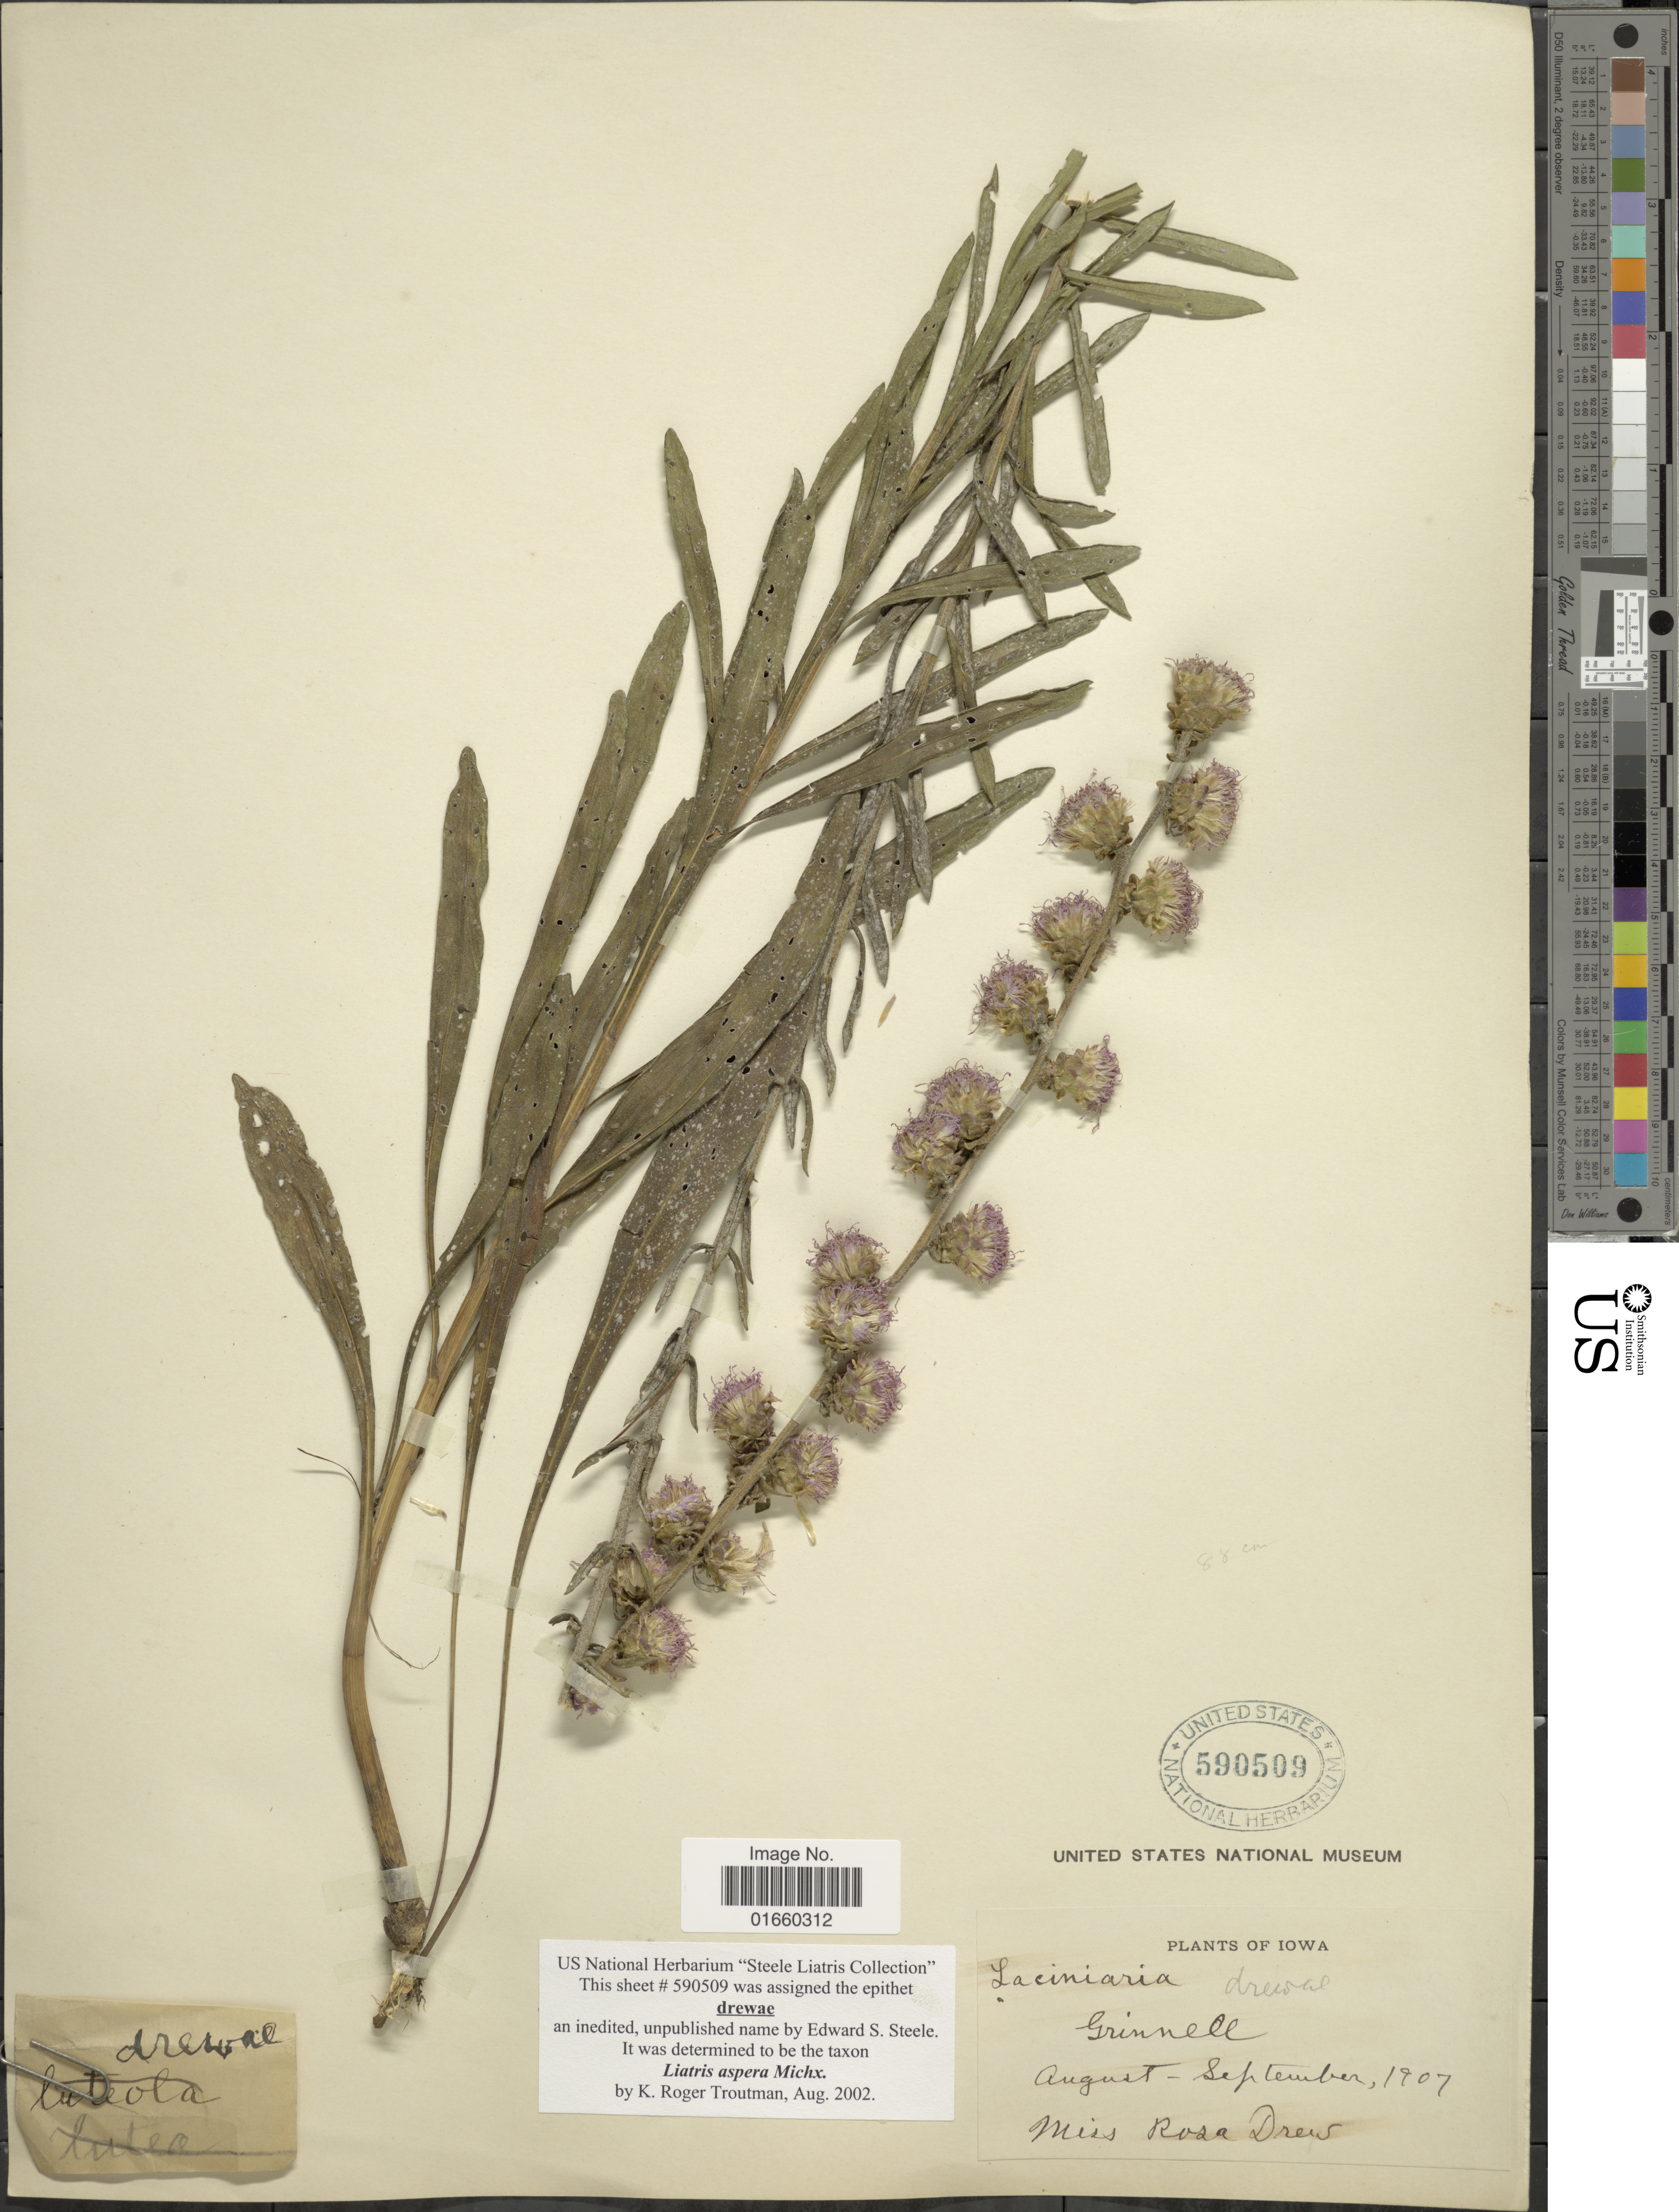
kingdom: Plantae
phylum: Tracheophyta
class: Magnoliopsida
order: Asterales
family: Asteraceae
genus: Liatris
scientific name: Liatris aspera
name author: Michx.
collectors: R. Drew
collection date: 1907-08/1907-09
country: United States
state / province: Iowa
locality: Grinnell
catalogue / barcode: US 590509